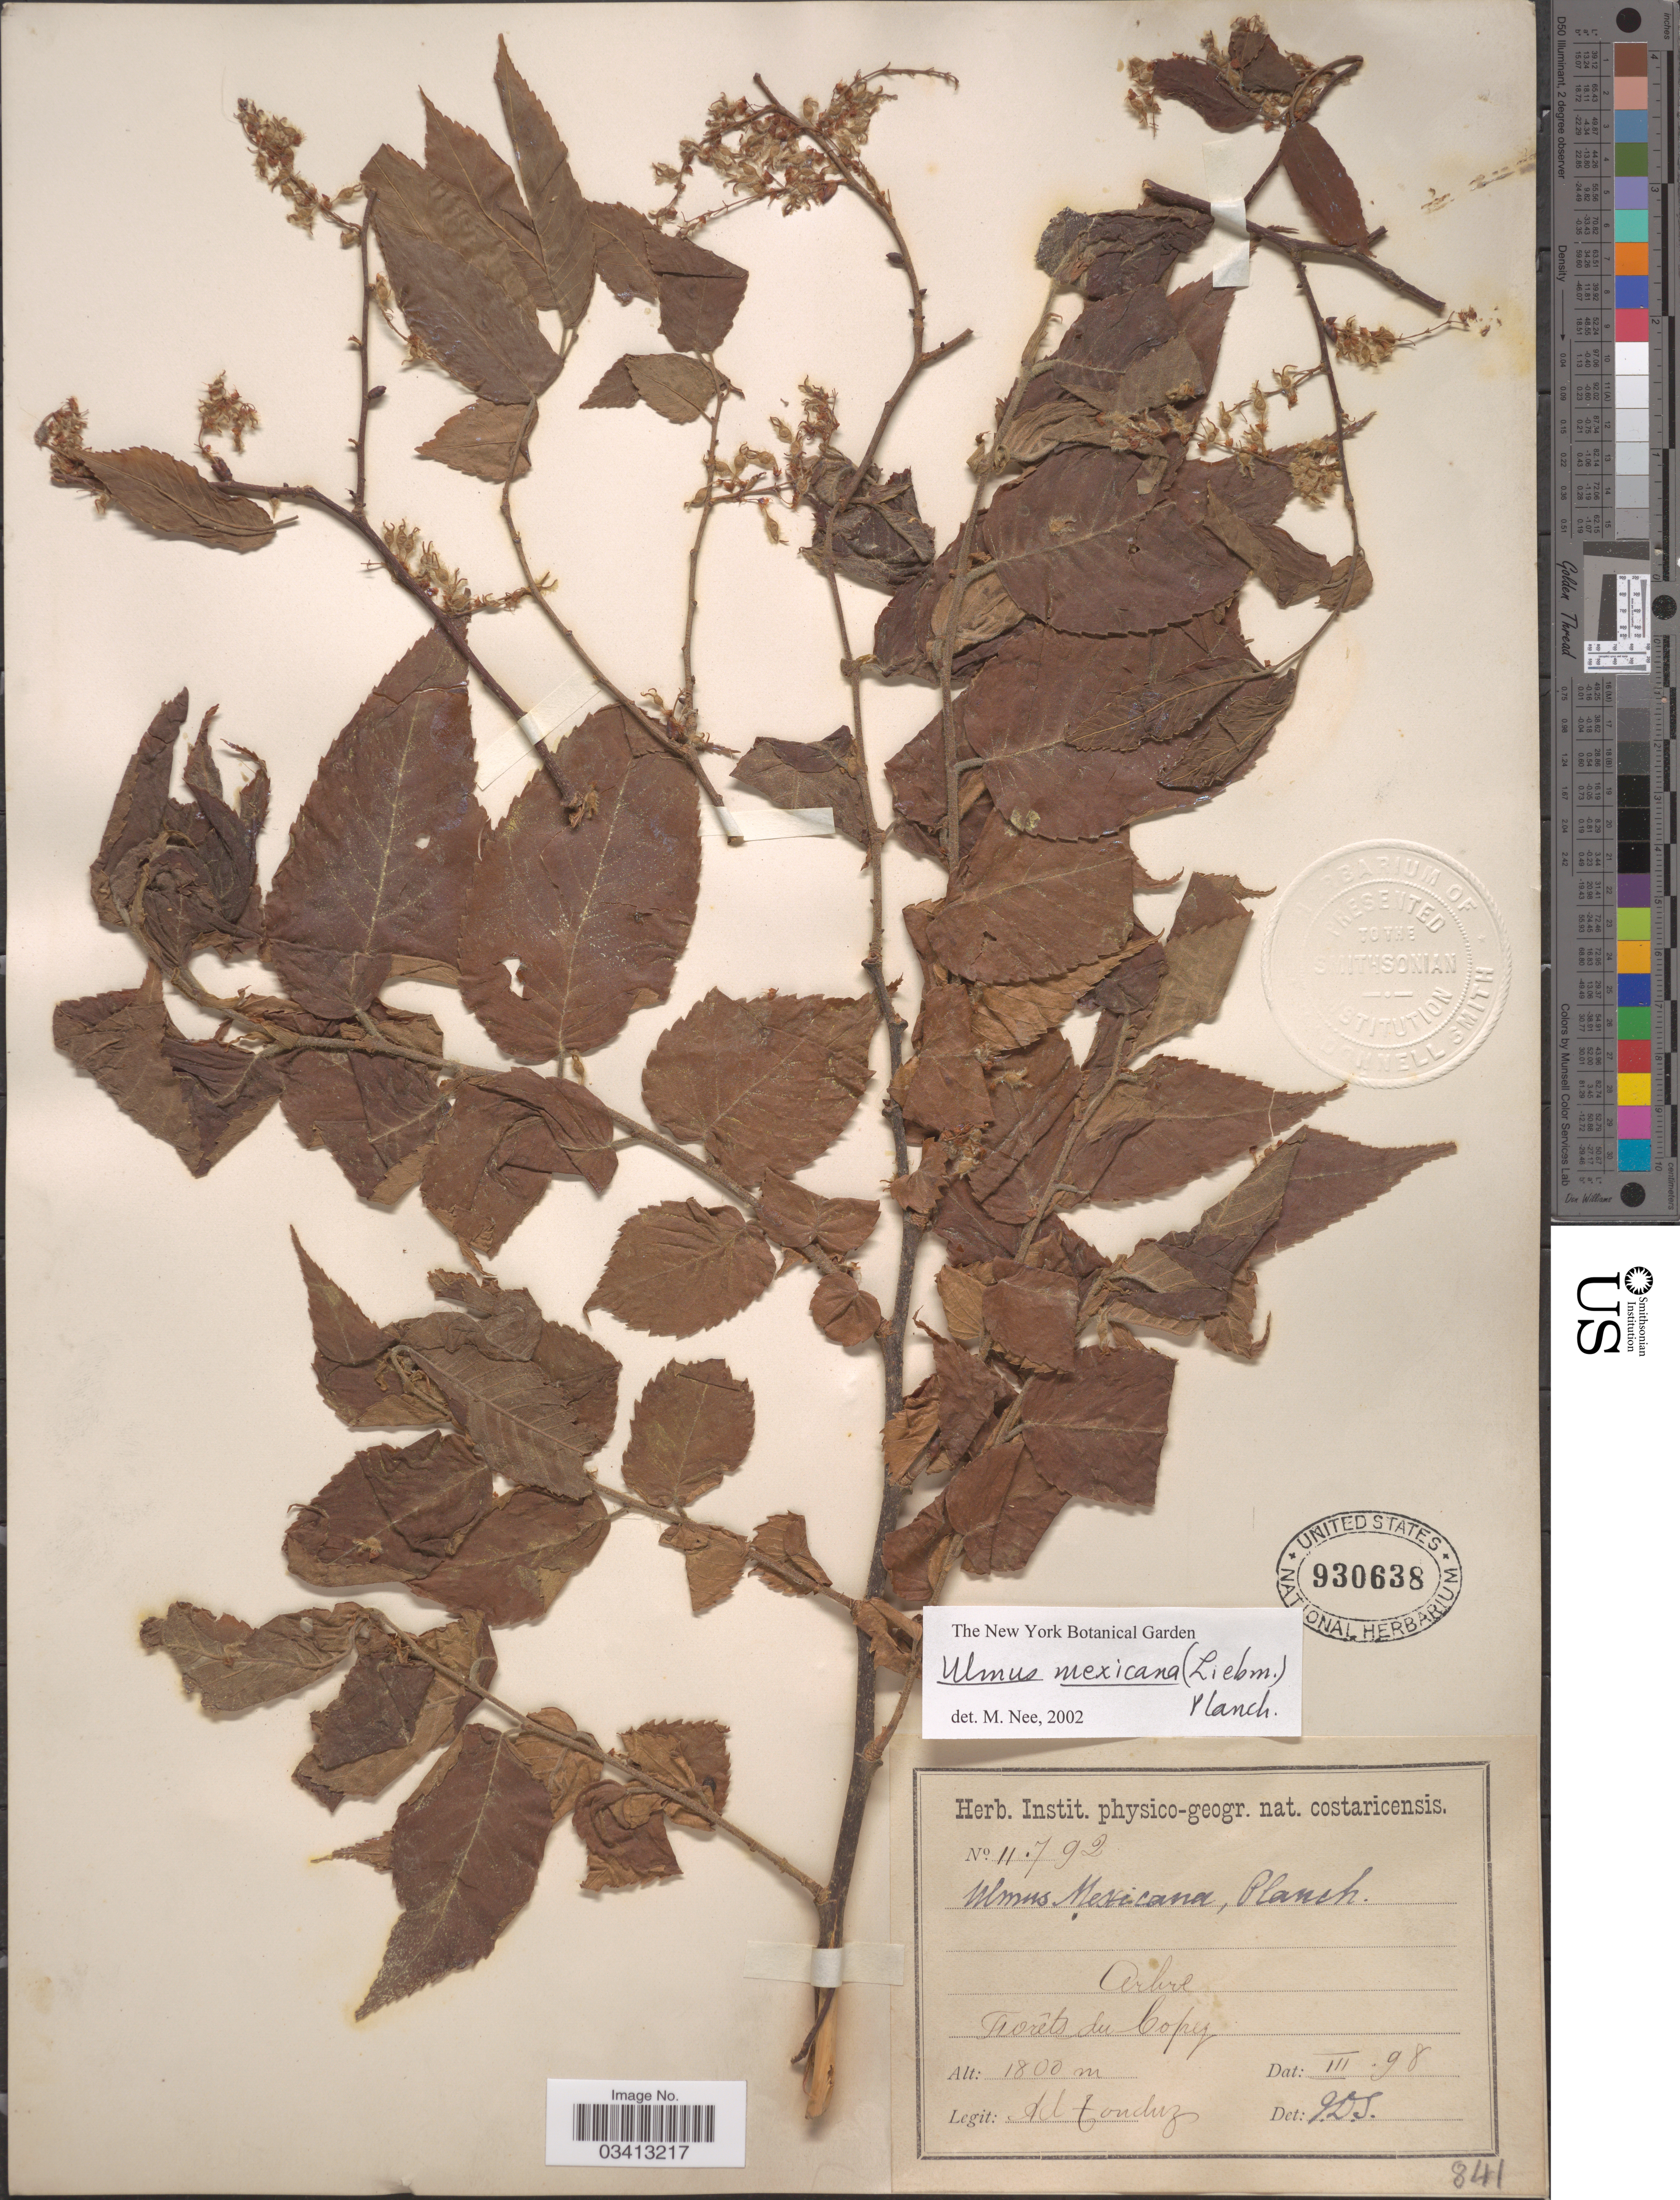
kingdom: Plantae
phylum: Tracheophyta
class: Magnoliopsida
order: Rosales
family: Ulmaceae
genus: Ulmus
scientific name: Ulmus mexicana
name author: (Liebm.) Planch.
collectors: A. Tonduz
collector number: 11792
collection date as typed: Transcribed d/m/y: /3/98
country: Costa Rica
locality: Forêts du Copez.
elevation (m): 1800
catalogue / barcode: US 930638